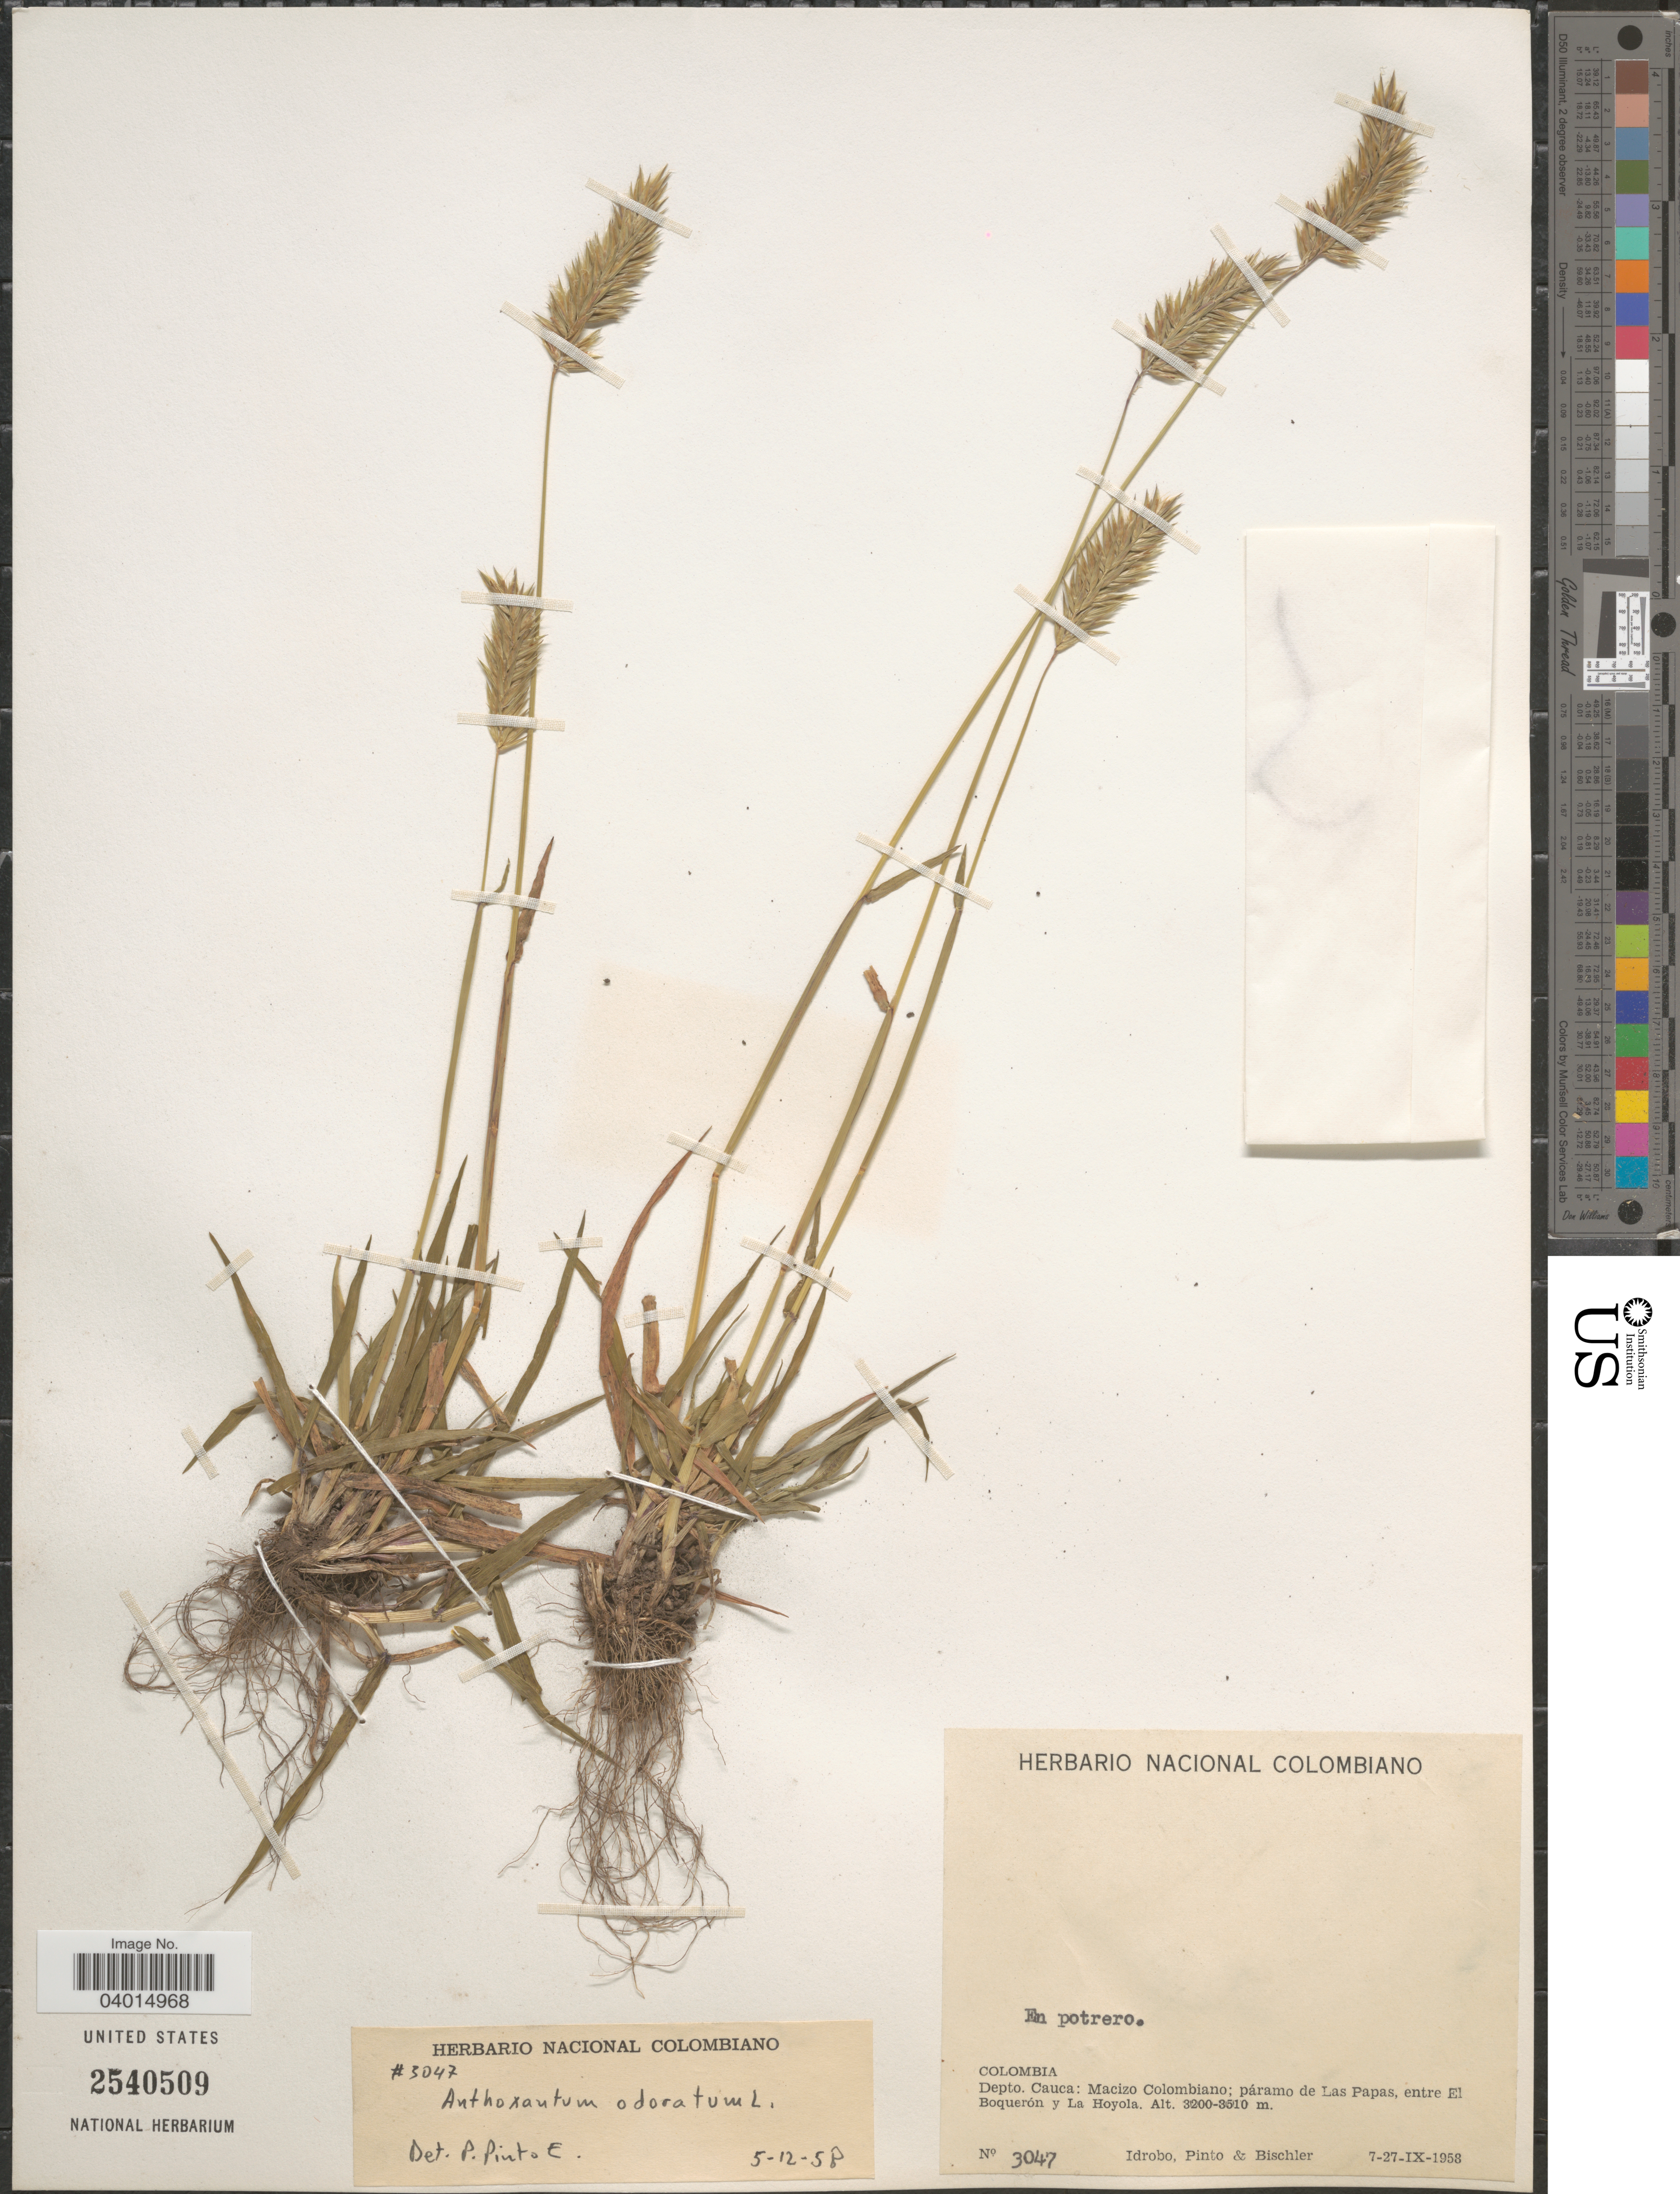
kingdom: Plantae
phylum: Tracheophyta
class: Liliopsida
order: Poales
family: Poaceae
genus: Anthoxanthum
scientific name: Anthoxanthum odoratum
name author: L.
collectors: -- Idrobo, Pinto, -- & -. Bischler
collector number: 3047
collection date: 1958-09-07/1958-09-27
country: Colombia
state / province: Cauca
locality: Depto. Cauca: Macizo Colombiano; páramo de Las Papas, entre Boquerón y La Hoyola.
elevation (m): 3200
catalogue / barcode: US 2540509